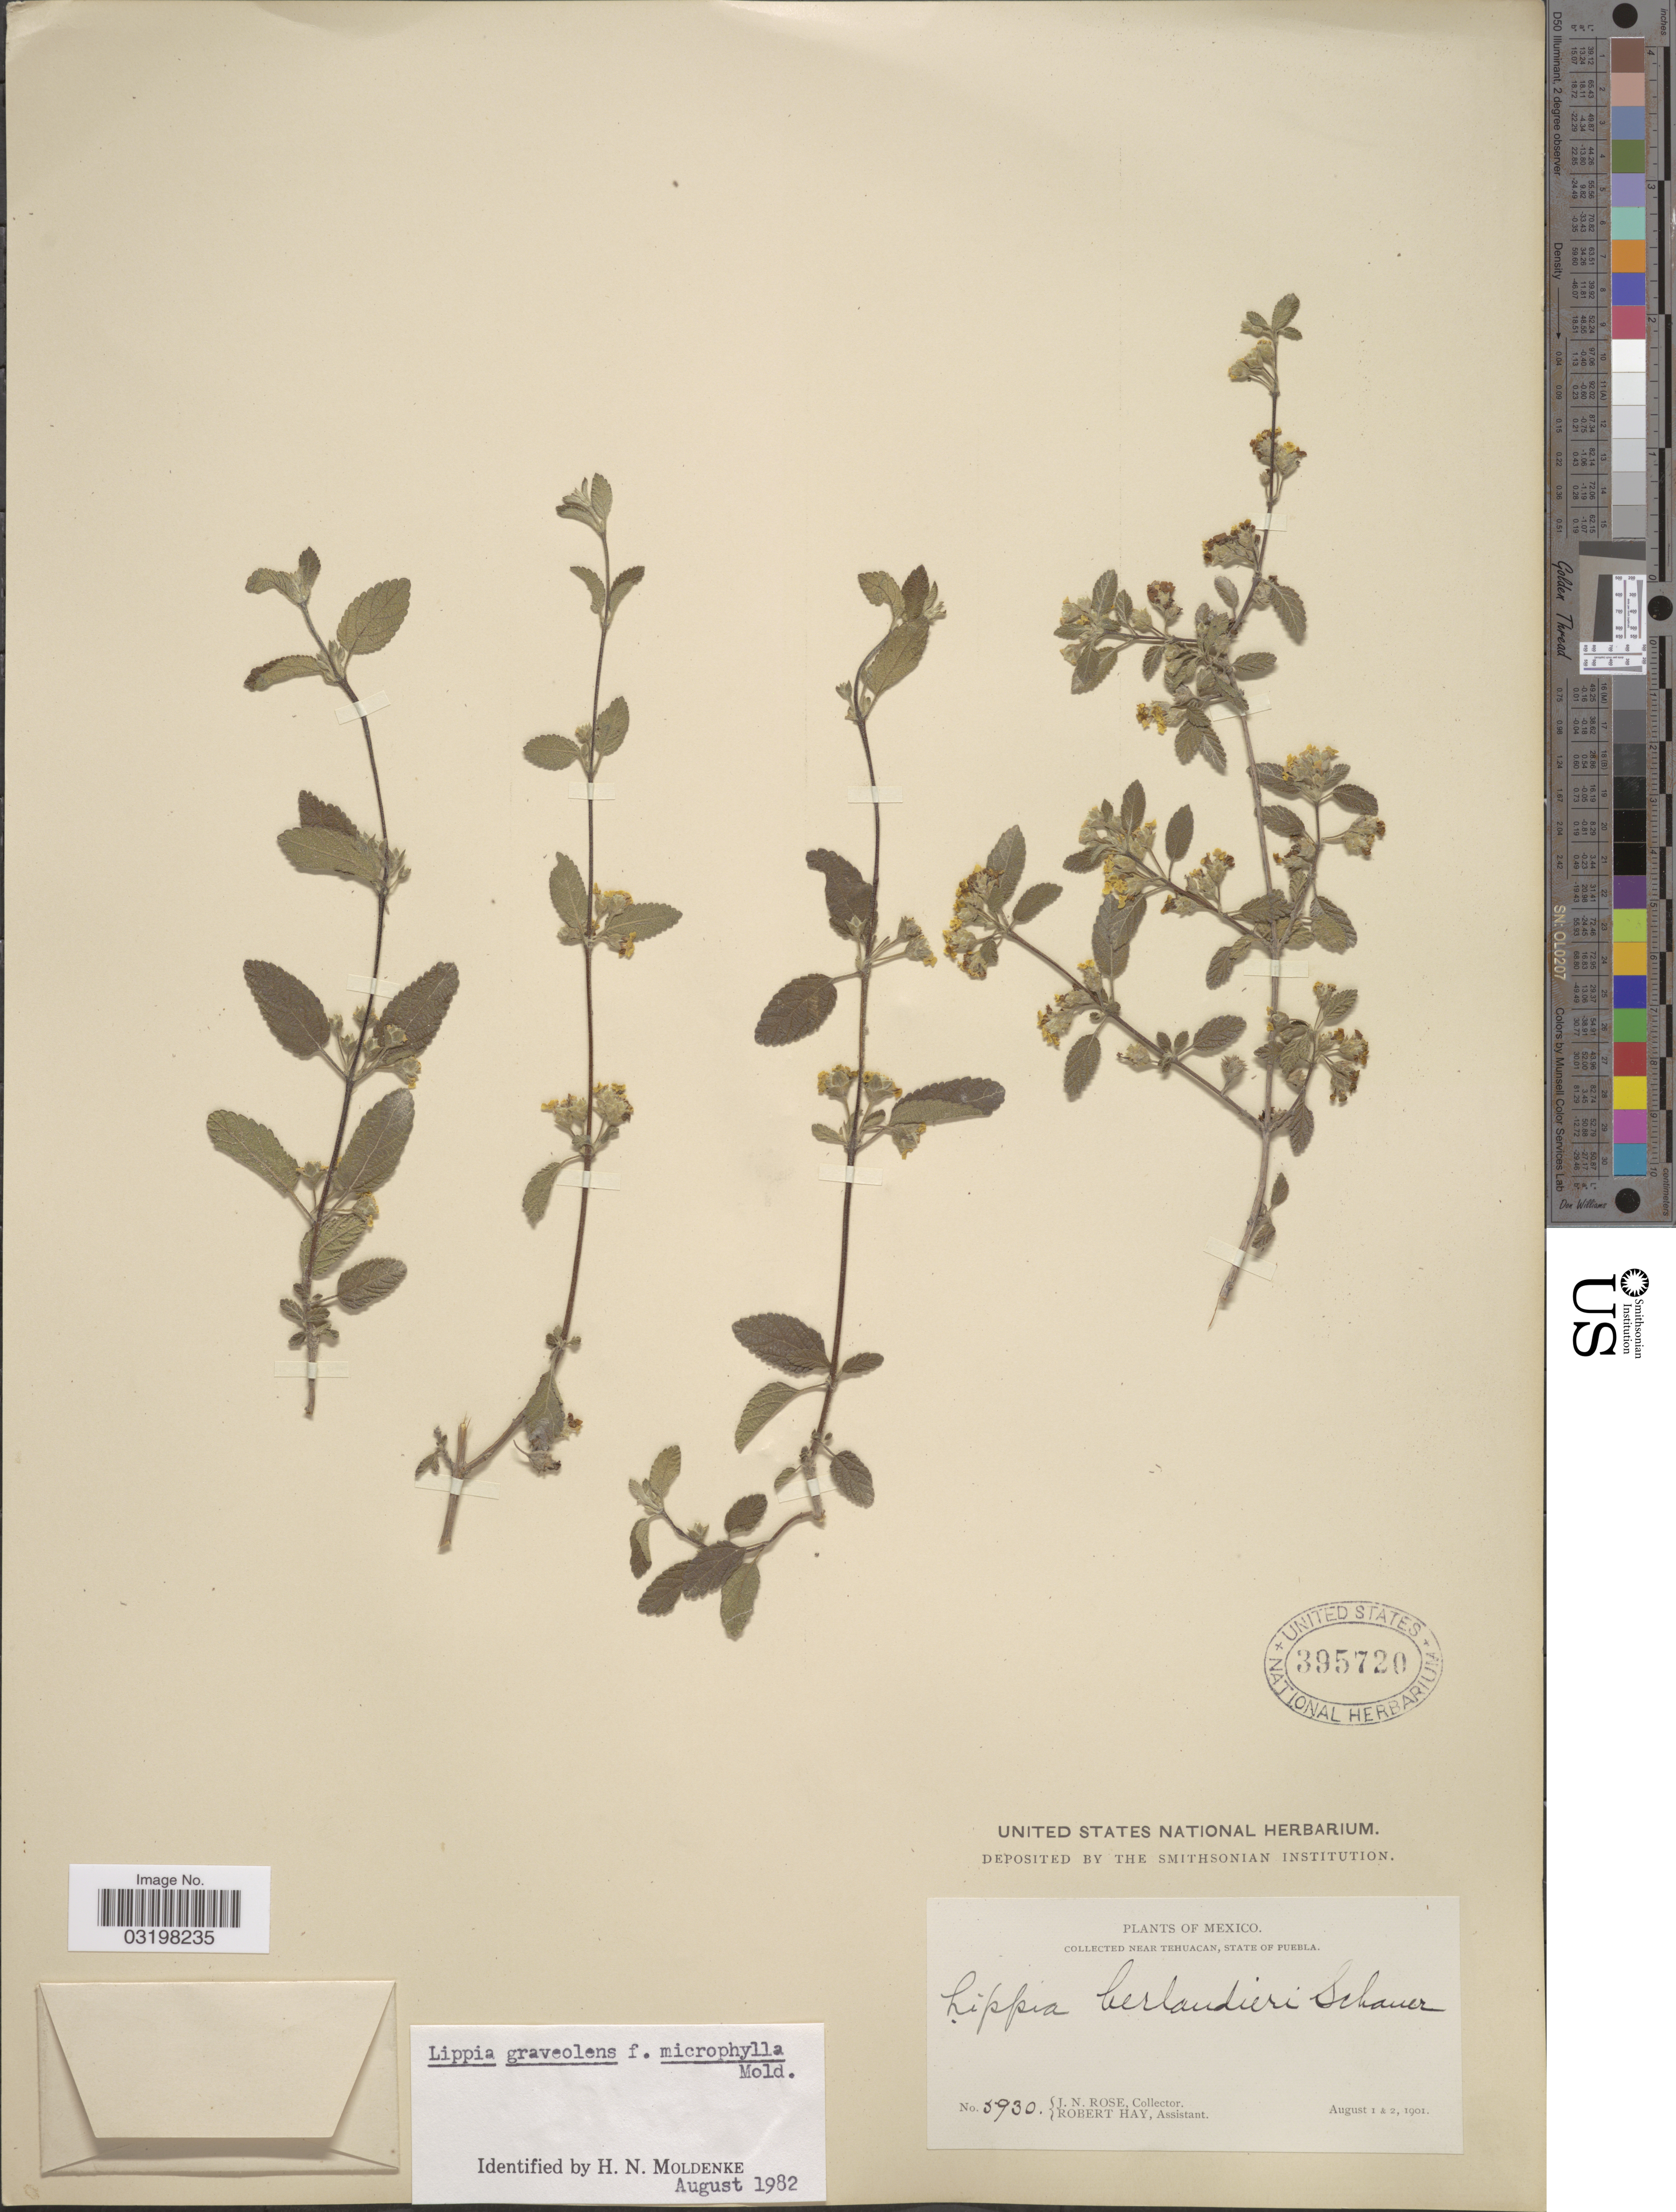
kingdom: Plantae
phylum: Tracheophyta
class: Magnoliopsida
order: Lamiales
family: Verbenaceae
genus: Lippia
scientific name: Lippia graveolens f. microphylla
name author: Kunth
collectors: J. N. Rose & R. H. Hay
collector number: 5930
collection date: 1901-08-01/1901-08-02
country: Mexico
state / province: Puebla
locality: Near Tehuacan.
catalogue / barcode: US 395720